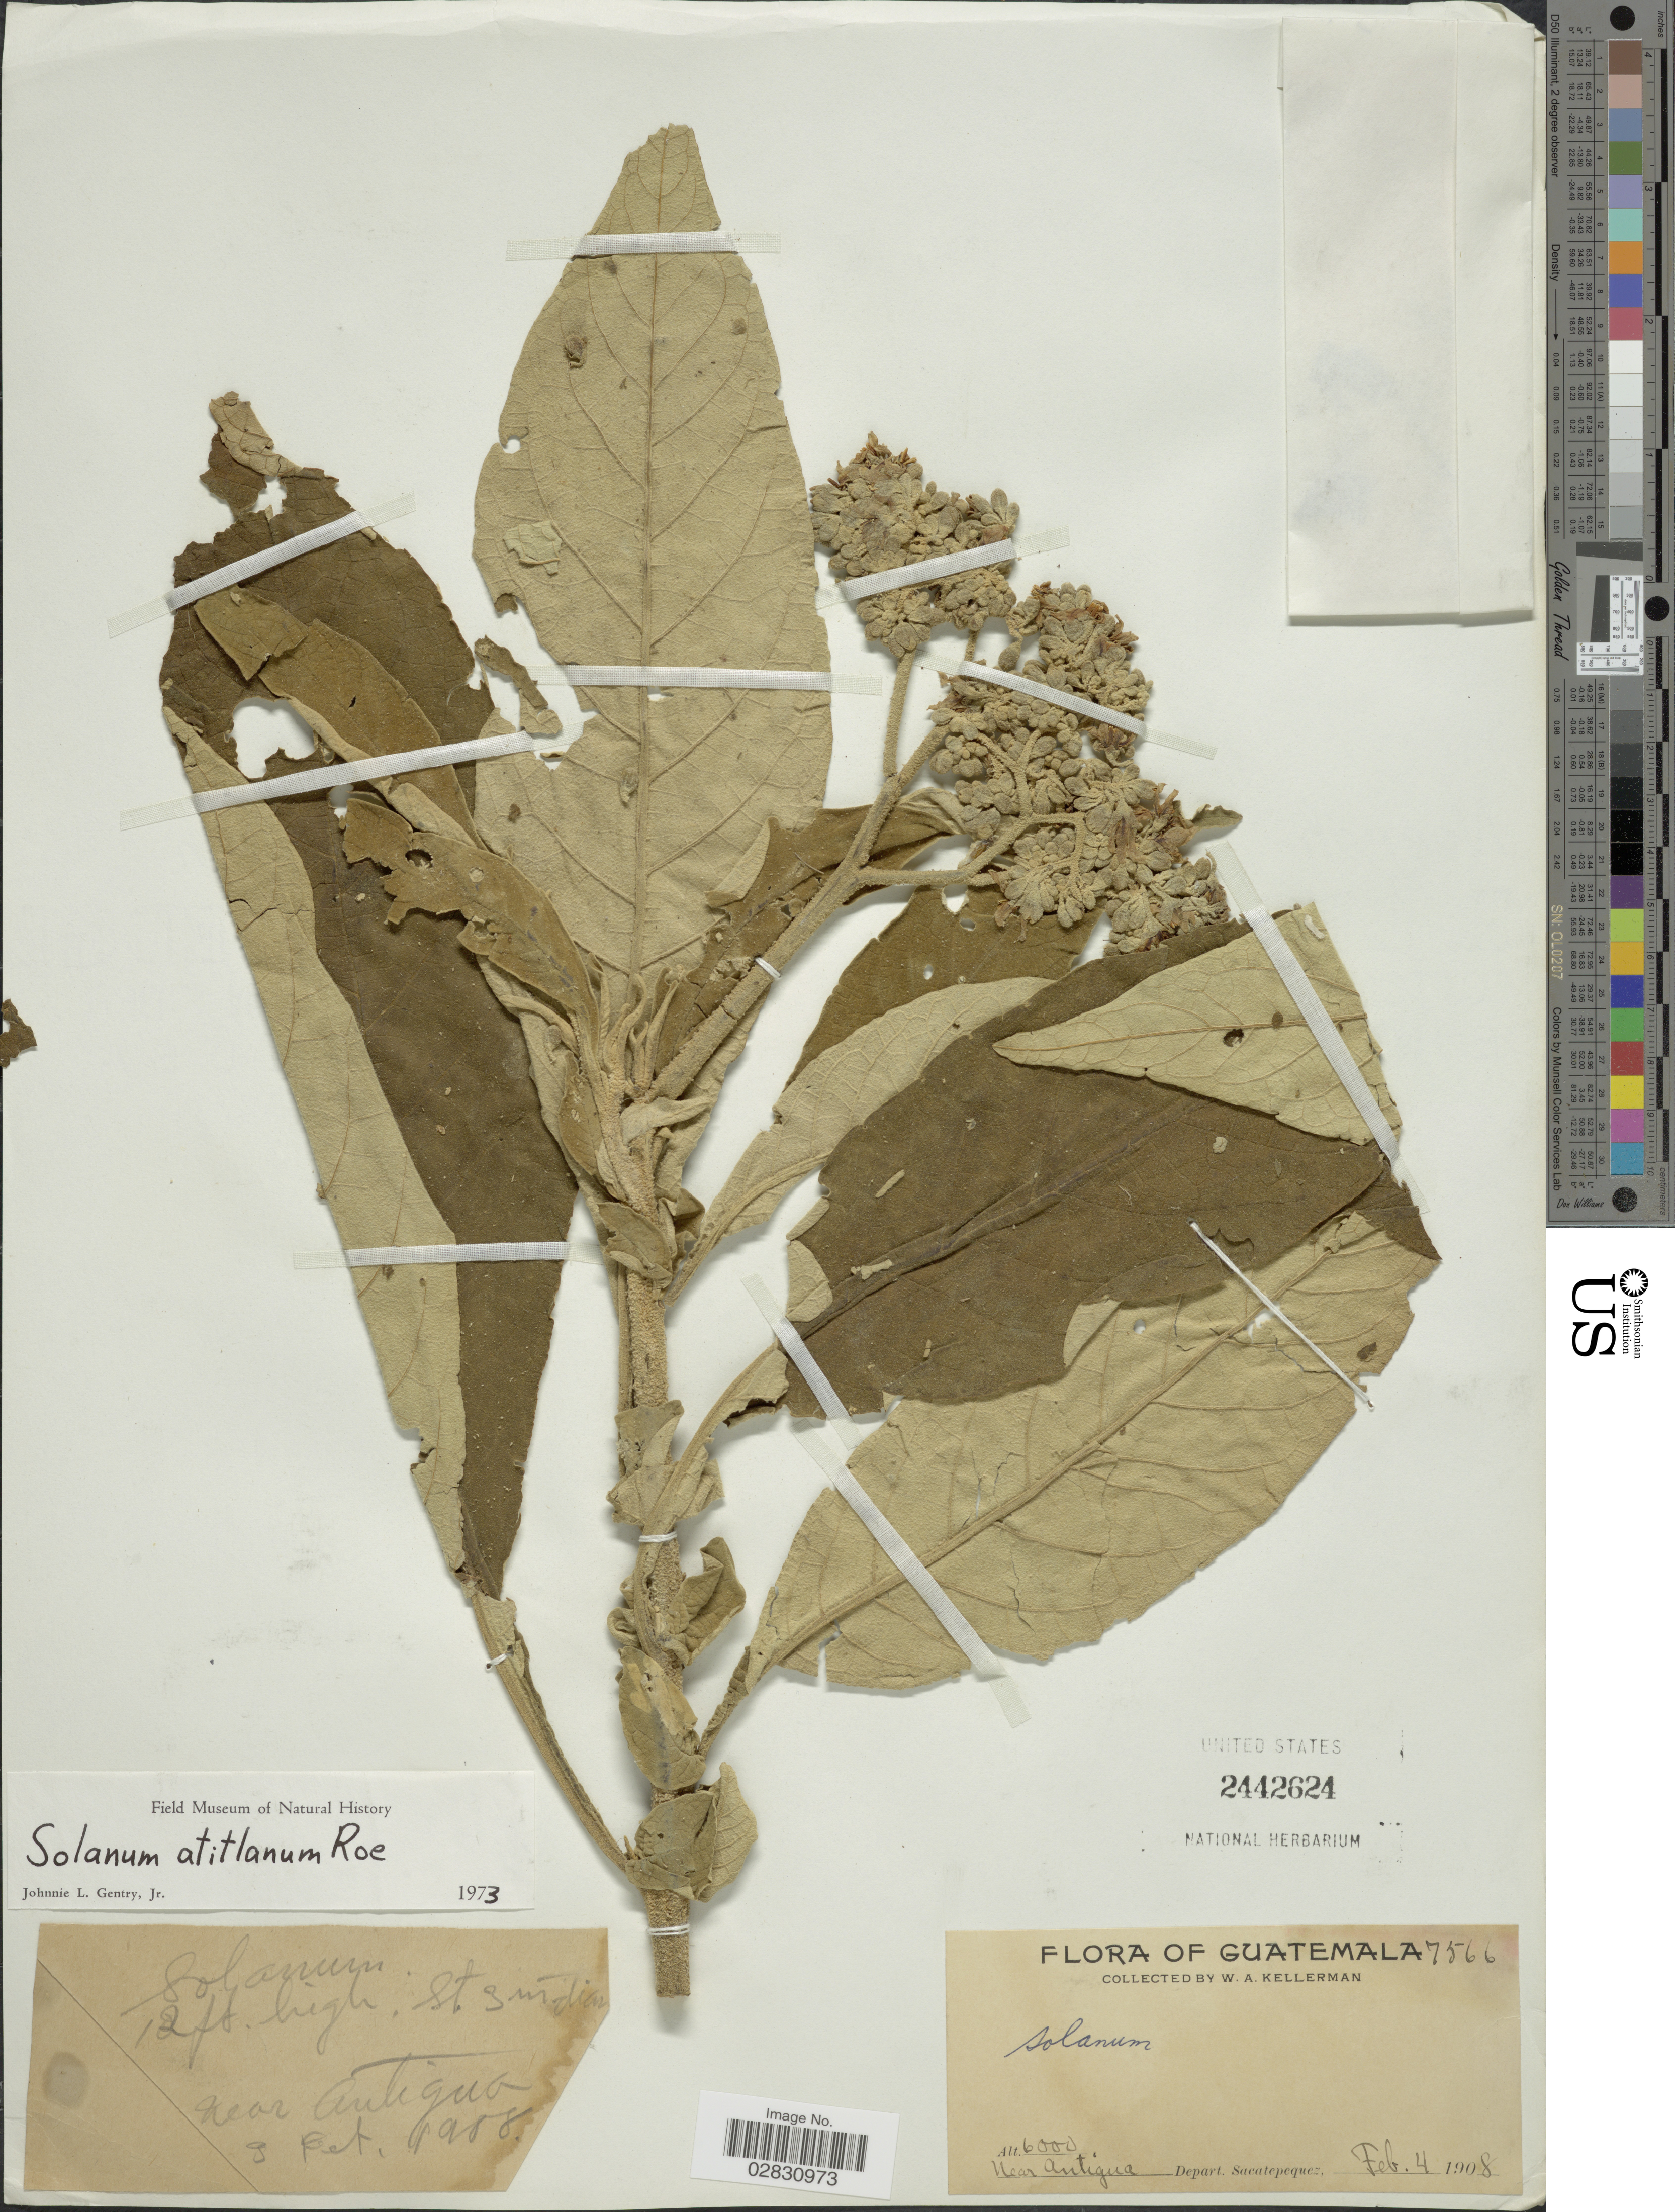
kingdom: Plantae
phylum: Tracheophyta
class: Magnoliopsida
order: Solanales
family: Solanaceae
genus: Solanum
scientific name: Solanum atitlanum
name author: K.E. Roe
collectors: W. Kellerman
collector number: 7566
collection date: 1908-02-03/1908-02-04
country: Guatemala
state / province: Sacatepéquez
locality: Near Antigua. Depart. Sacatepequez.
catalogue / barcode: US 2442624